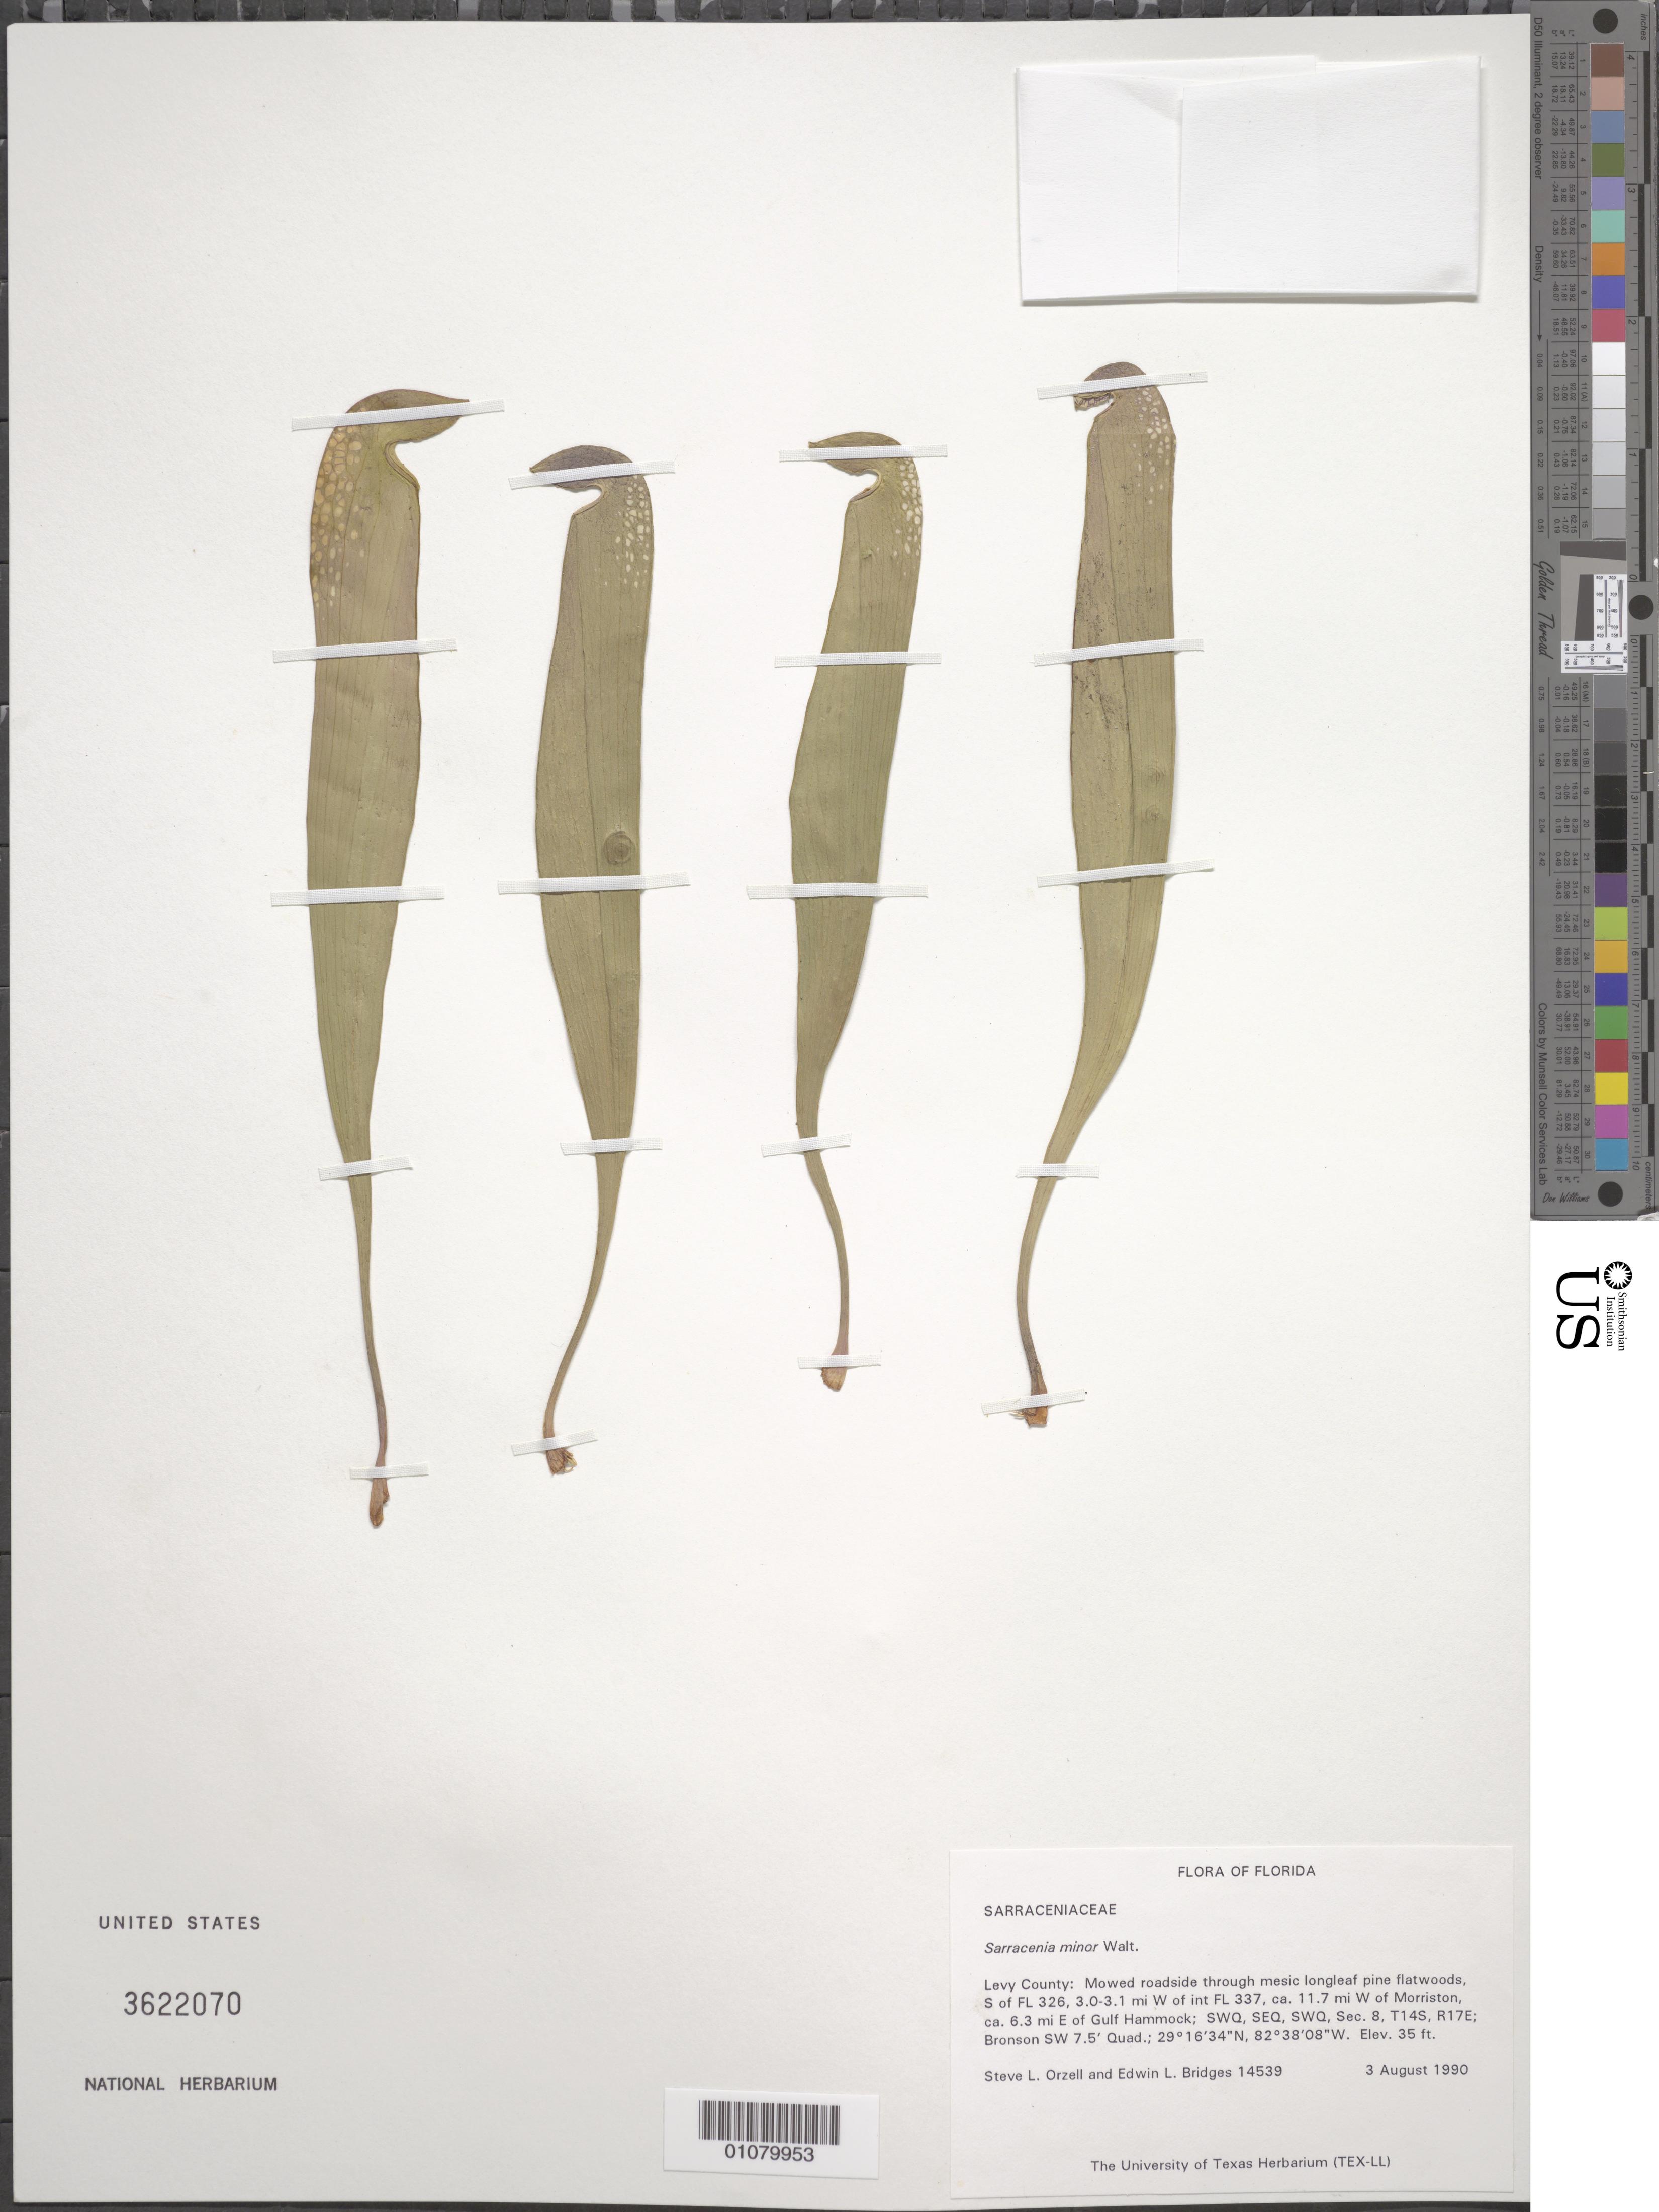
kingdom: Plantae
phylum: Tracheophyta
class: Magnoliopsida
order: Ericales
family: Sarraceniaceae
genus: Sarracenia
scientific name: Sarracenia minor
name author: Walter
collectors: S. Orzell & E. Bridges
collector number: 14539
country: United States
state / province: Florida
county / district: Levy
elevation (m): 11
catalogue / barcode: US 3622070